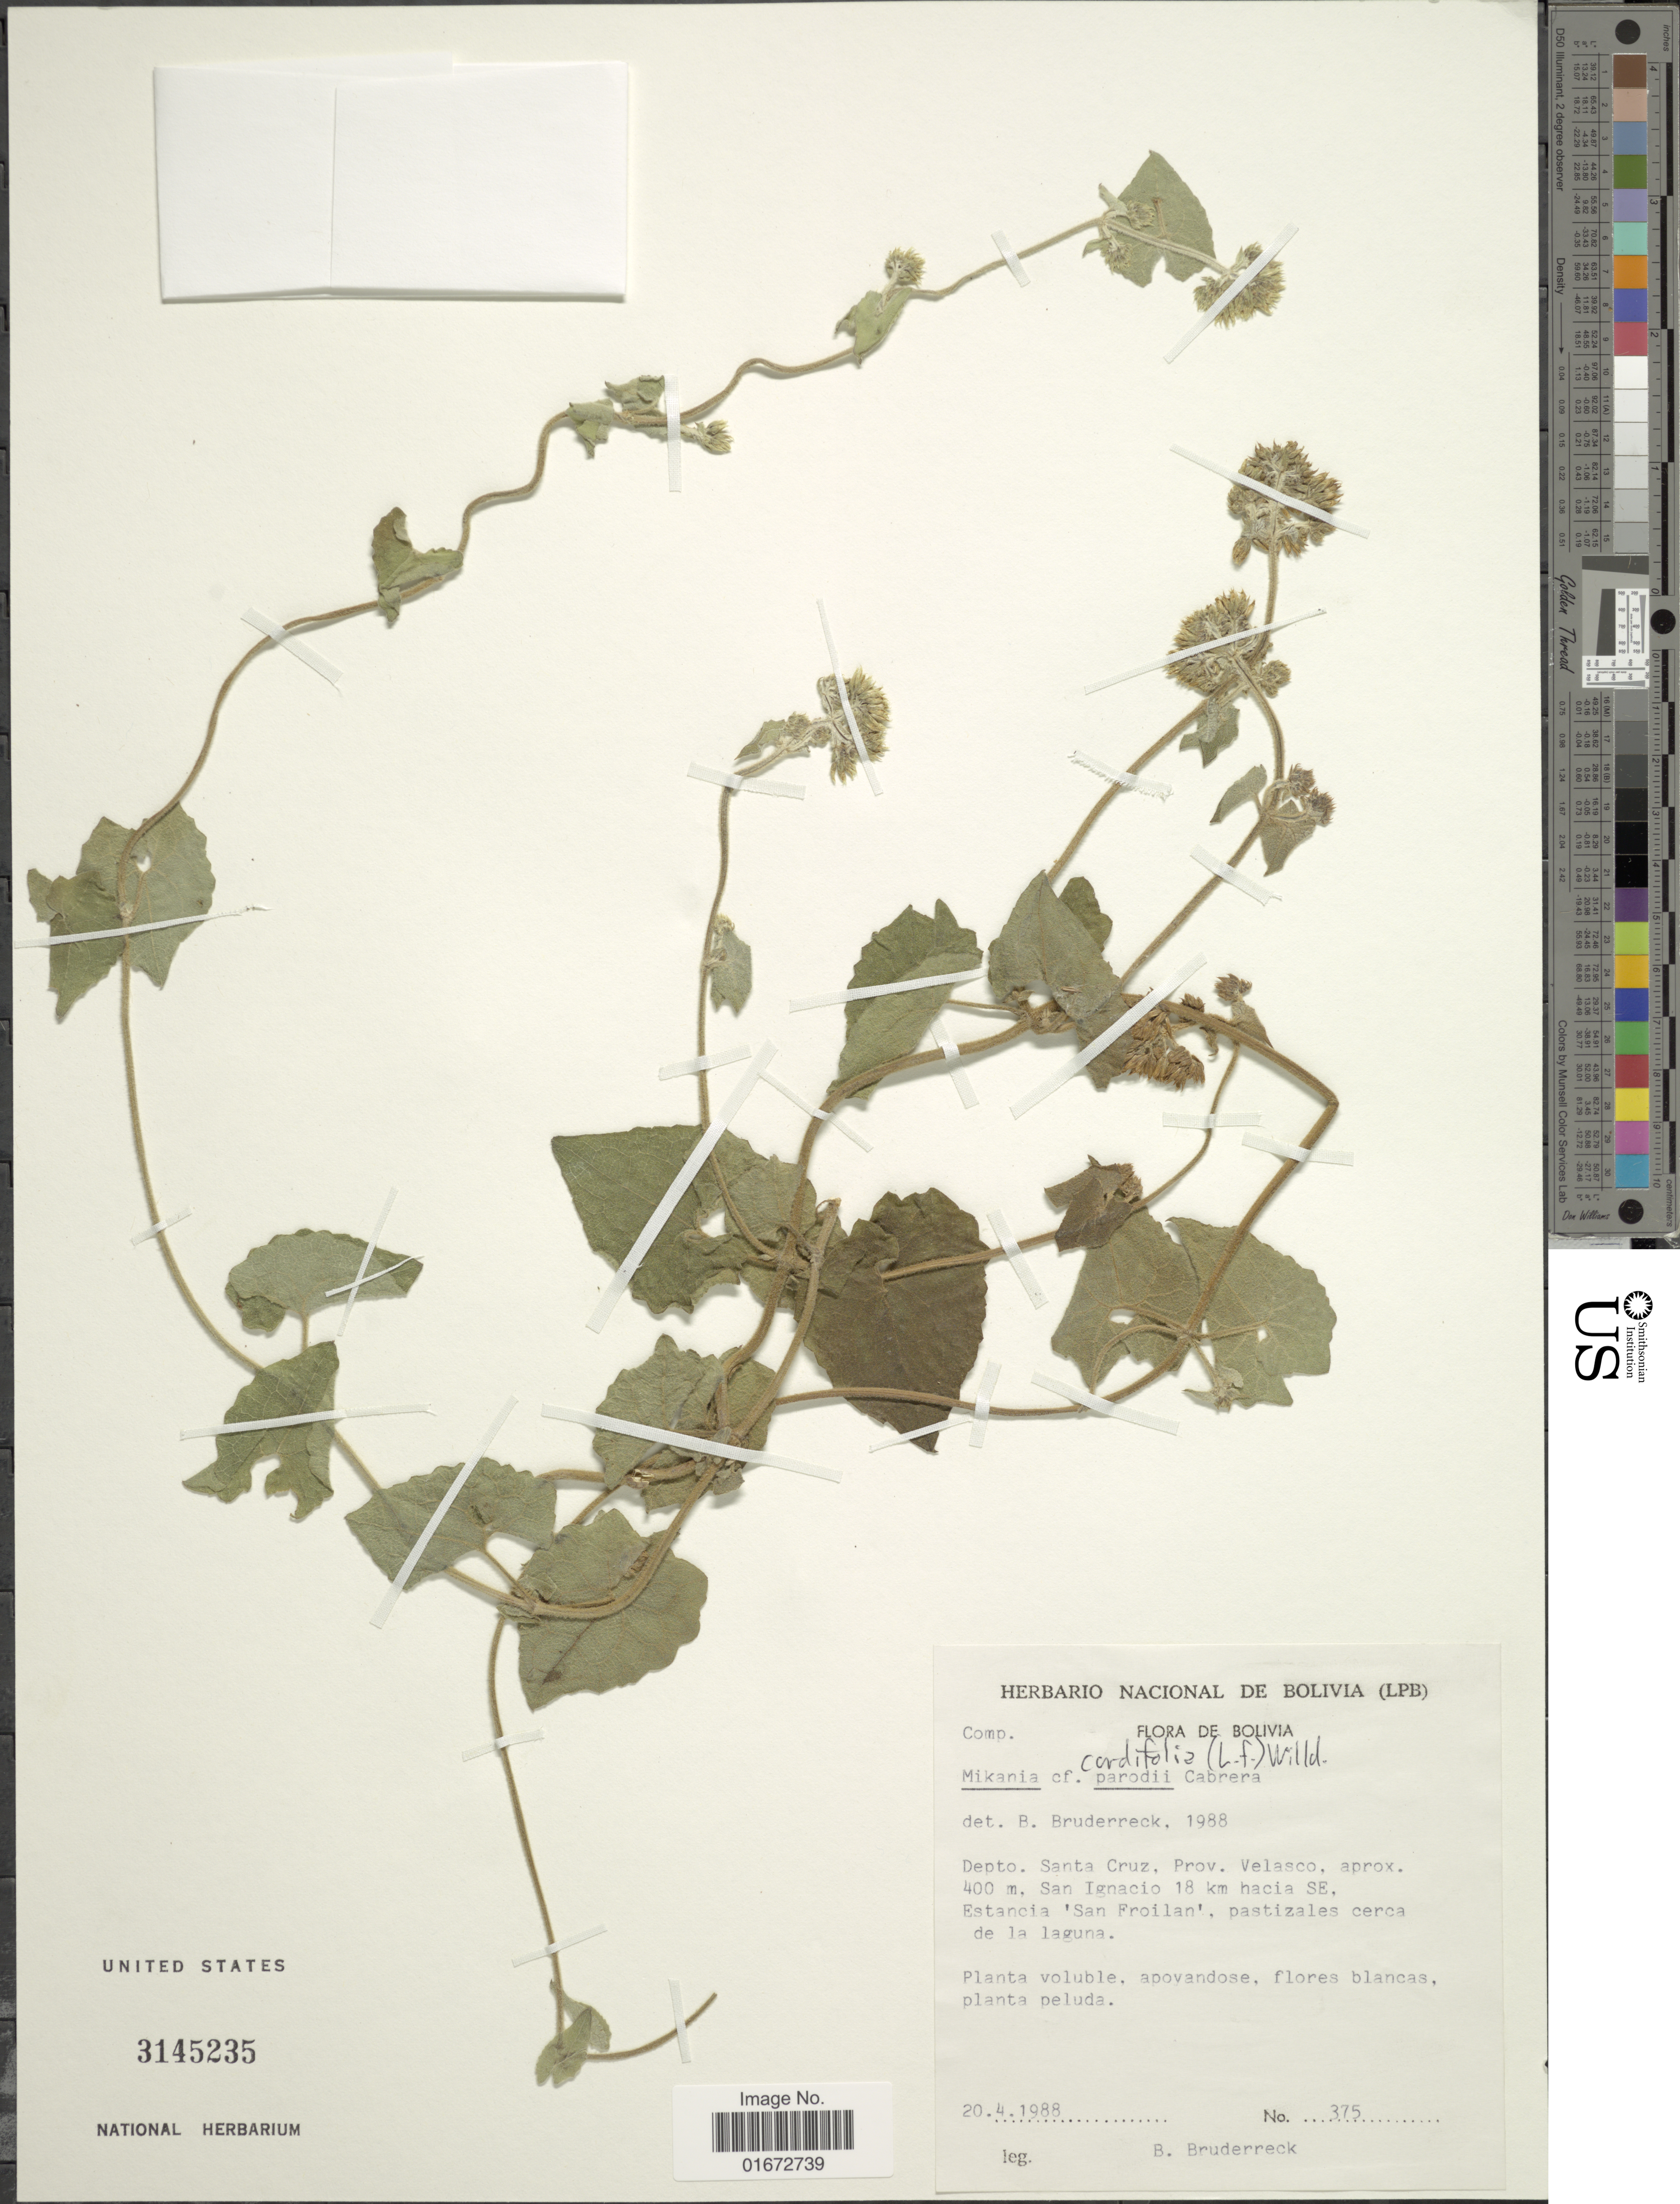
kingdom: Plantae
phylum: Tracheophyta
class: Magnoliopsida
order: Asterales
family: Asteraceae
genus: Mikania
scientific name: Mikania cordifolia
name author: Kunth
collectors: B. Bruderreck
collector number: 375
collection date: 1988-04-20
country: Bolivia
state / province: Santa Cruz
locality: Depto. Santa Cruz. Prov. Velasco, aprox. 400 m. San Ignacio 18 km hacia SE, Estancia 'San Froilan'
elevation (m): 400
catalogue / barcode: US 3145235